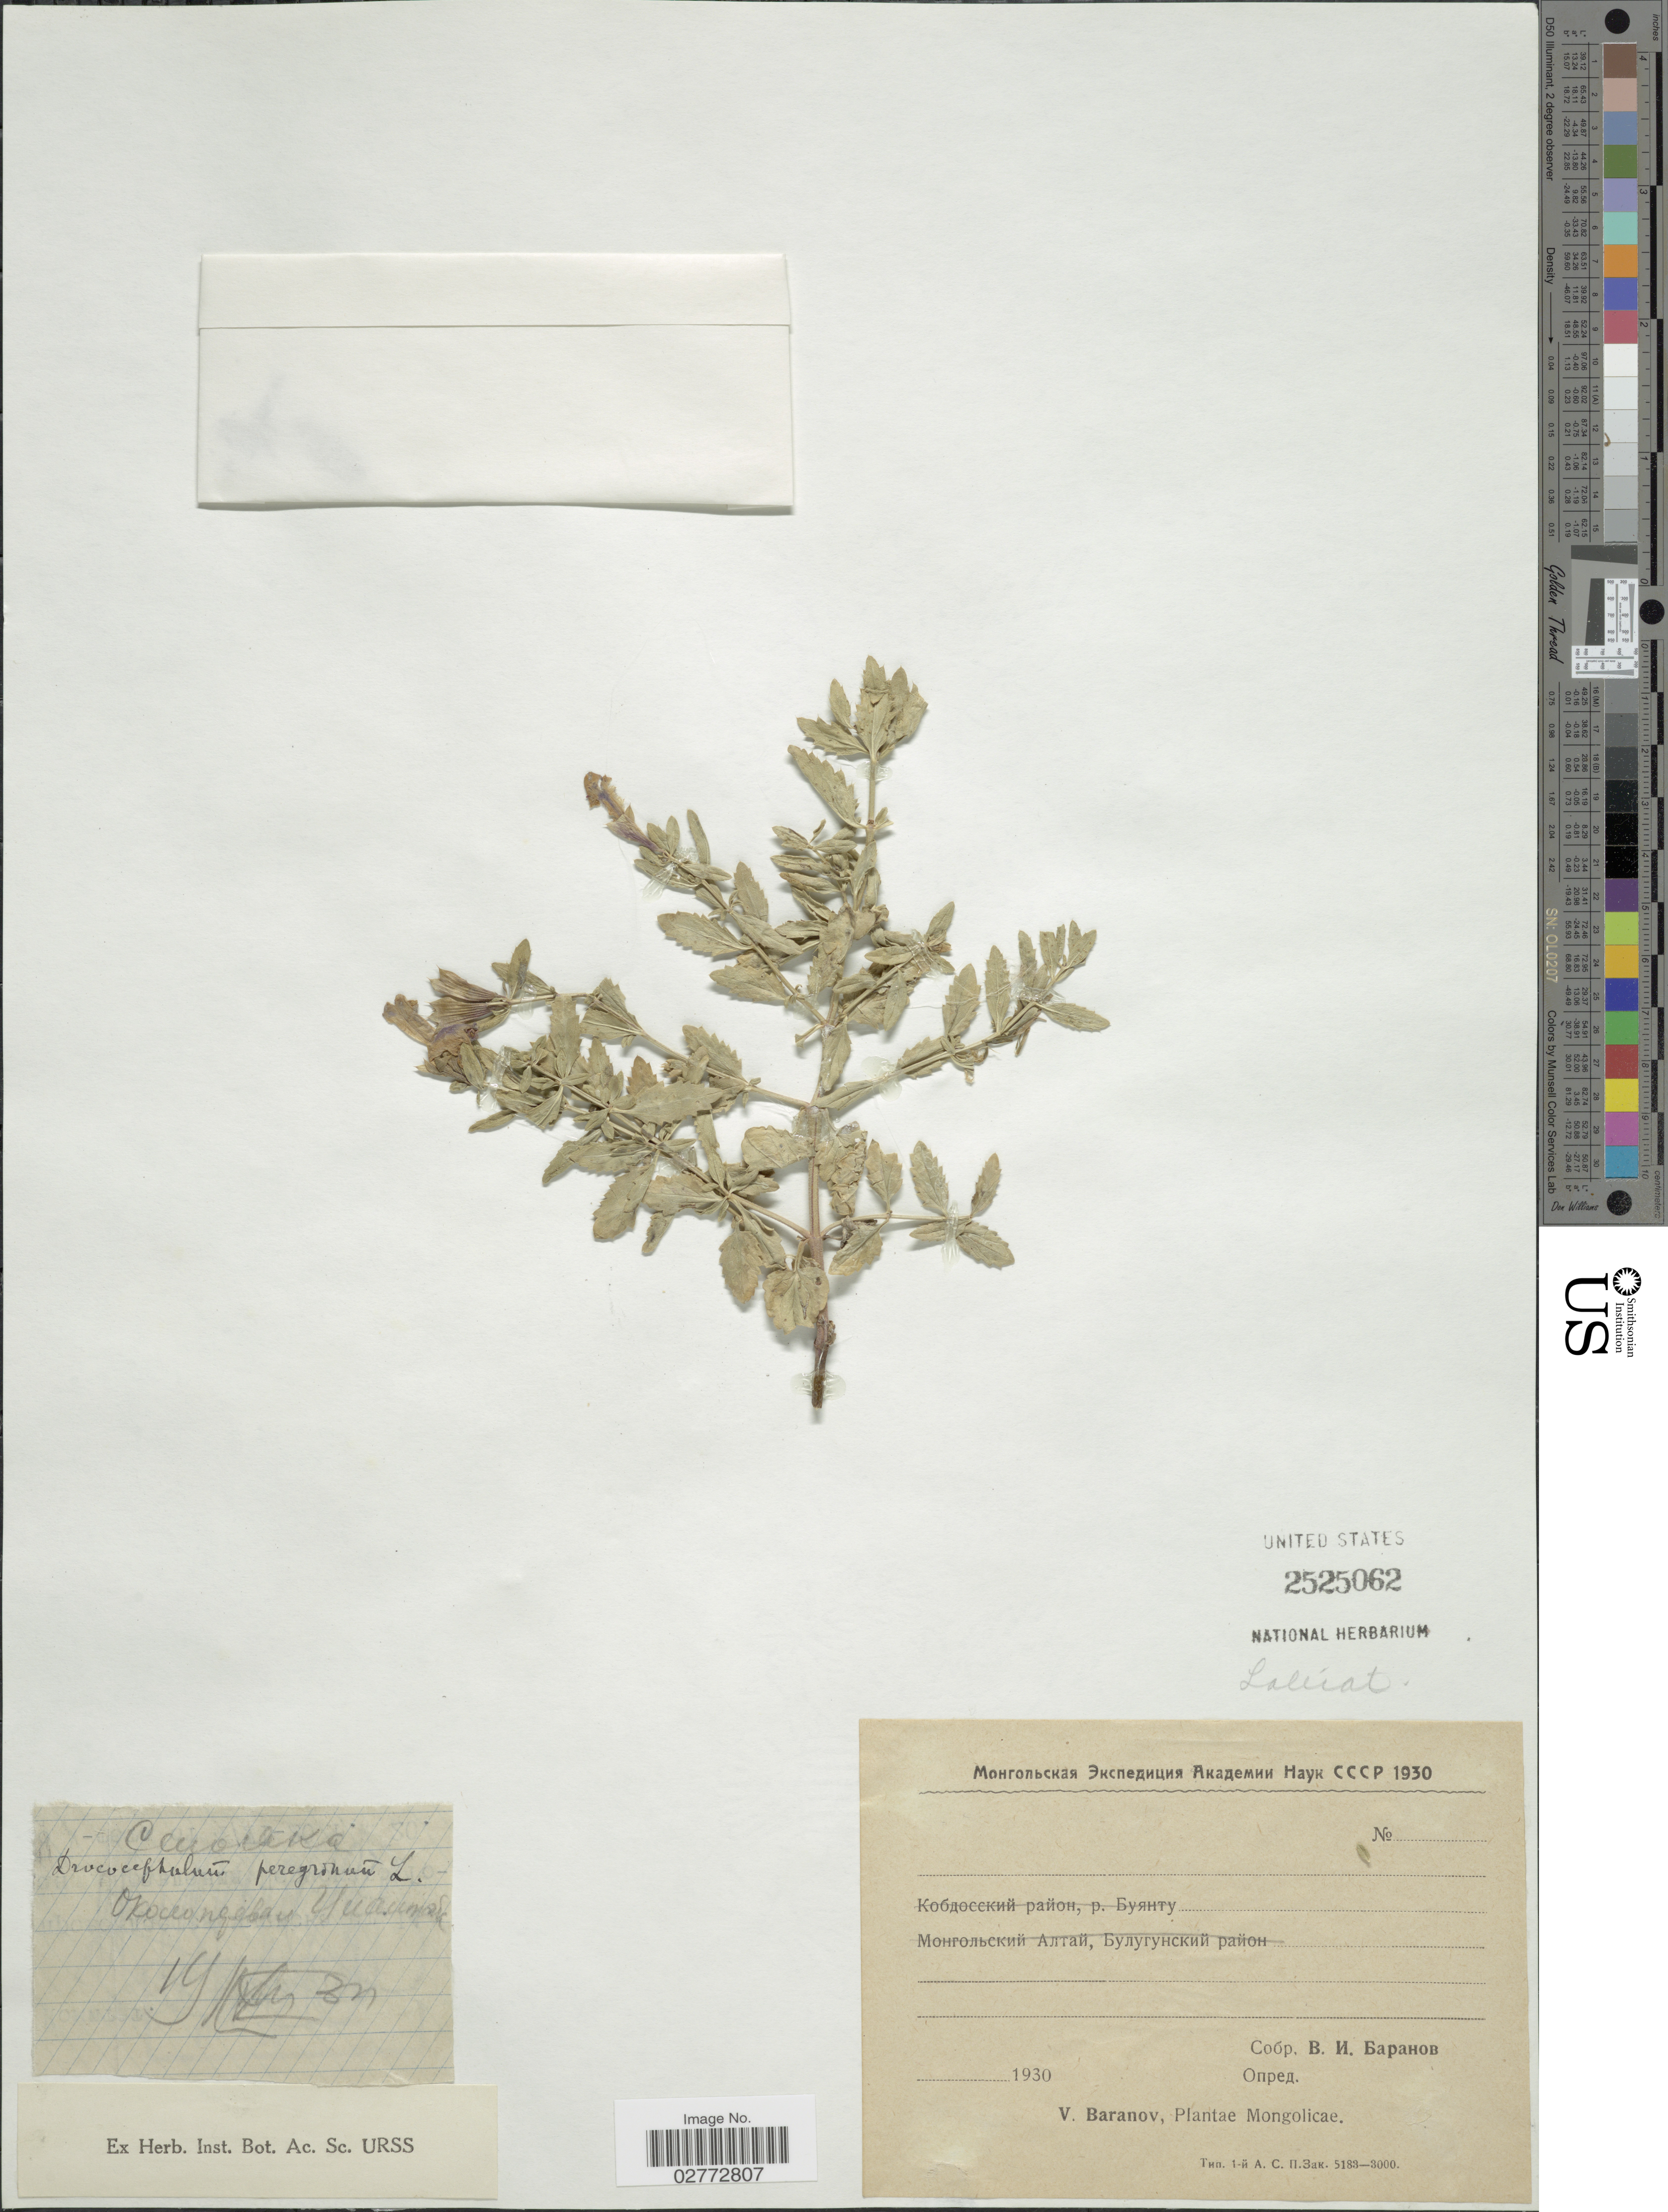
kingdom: Plantae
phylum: Tracheophyta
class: Magnoliopsida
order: Lamiales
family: Lamiaceae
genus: Dracocephalum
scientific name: Dracocephalum peregrinum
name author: L.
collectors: V. Baranov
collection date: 1930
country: Mongolia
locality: Mongolicae.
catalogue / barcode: US 2525062